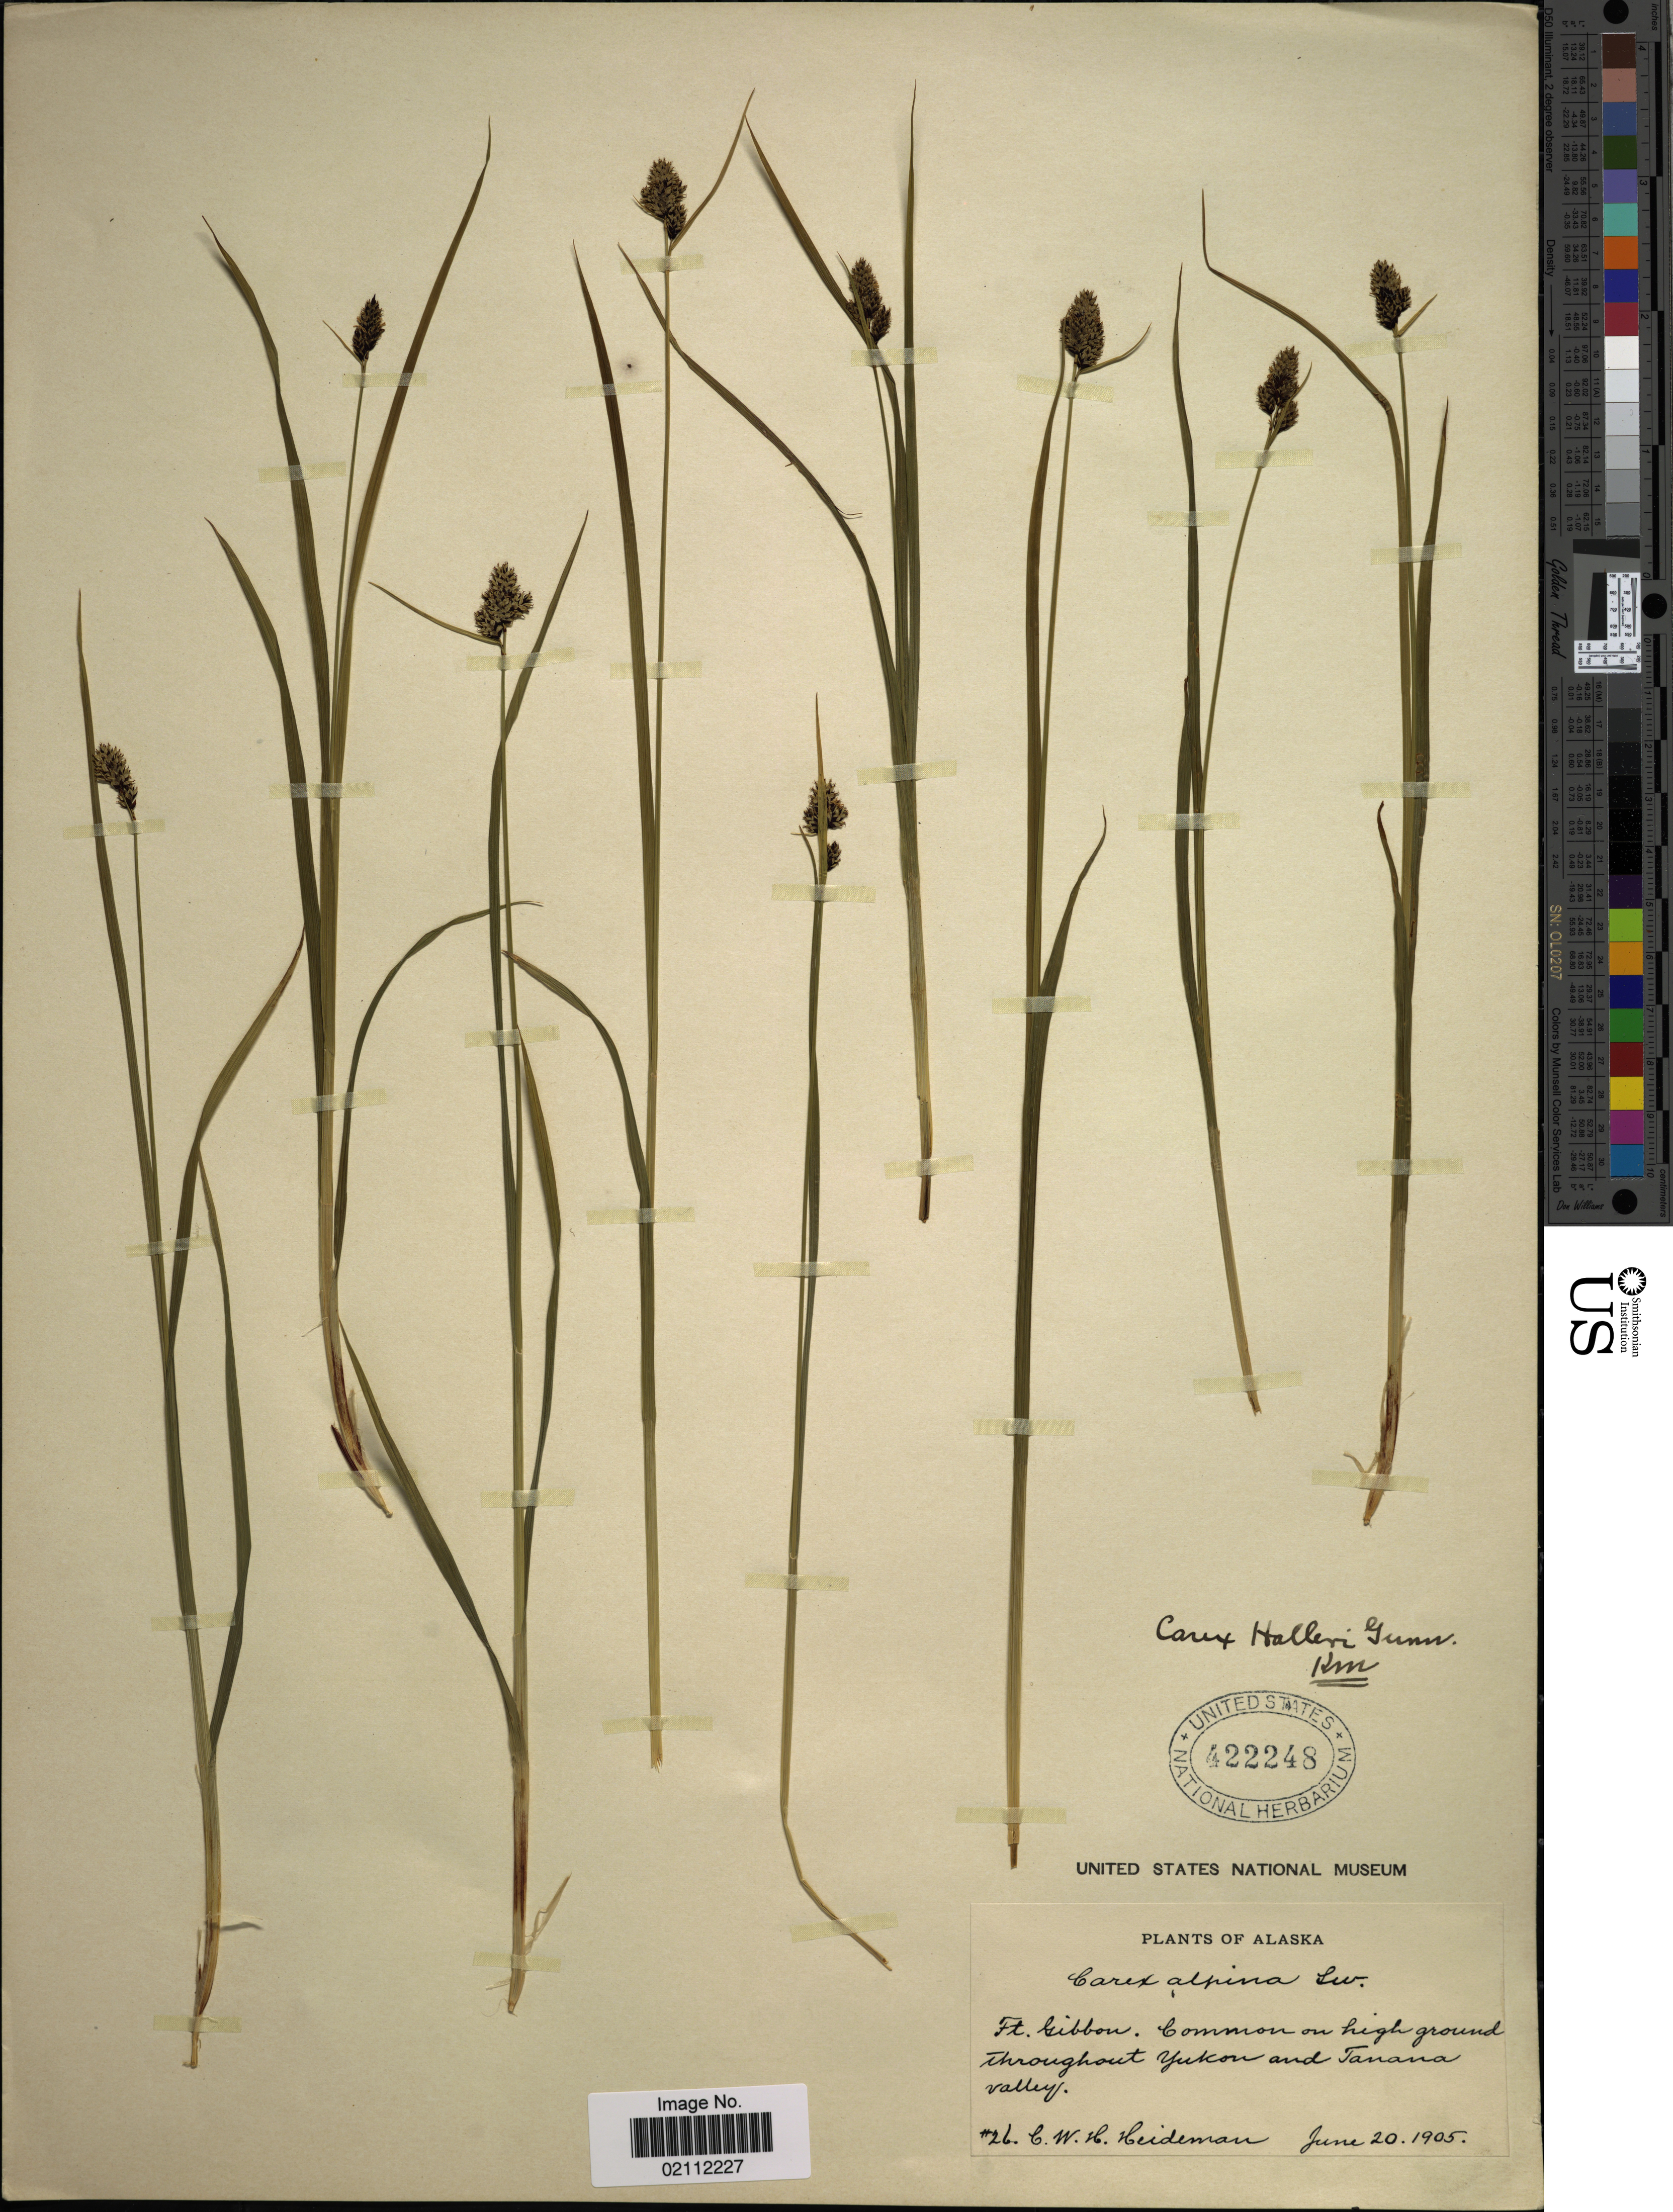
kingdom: Plantae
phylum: Tracheophyta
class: Liliopsida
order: Poales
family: Cyperaceae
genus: Carex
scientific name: Carex media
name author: R. Br.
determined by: Strong, Mark T., (BOT), Smithsonian Institution - National Museum of Natural History (UNITED STATES)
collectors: C. Heideman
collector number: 26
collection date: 1905-06-20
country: United States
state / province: Alaska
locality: Ft. Gibbon througout Yukon and Tanana valley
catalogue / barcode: US 422248